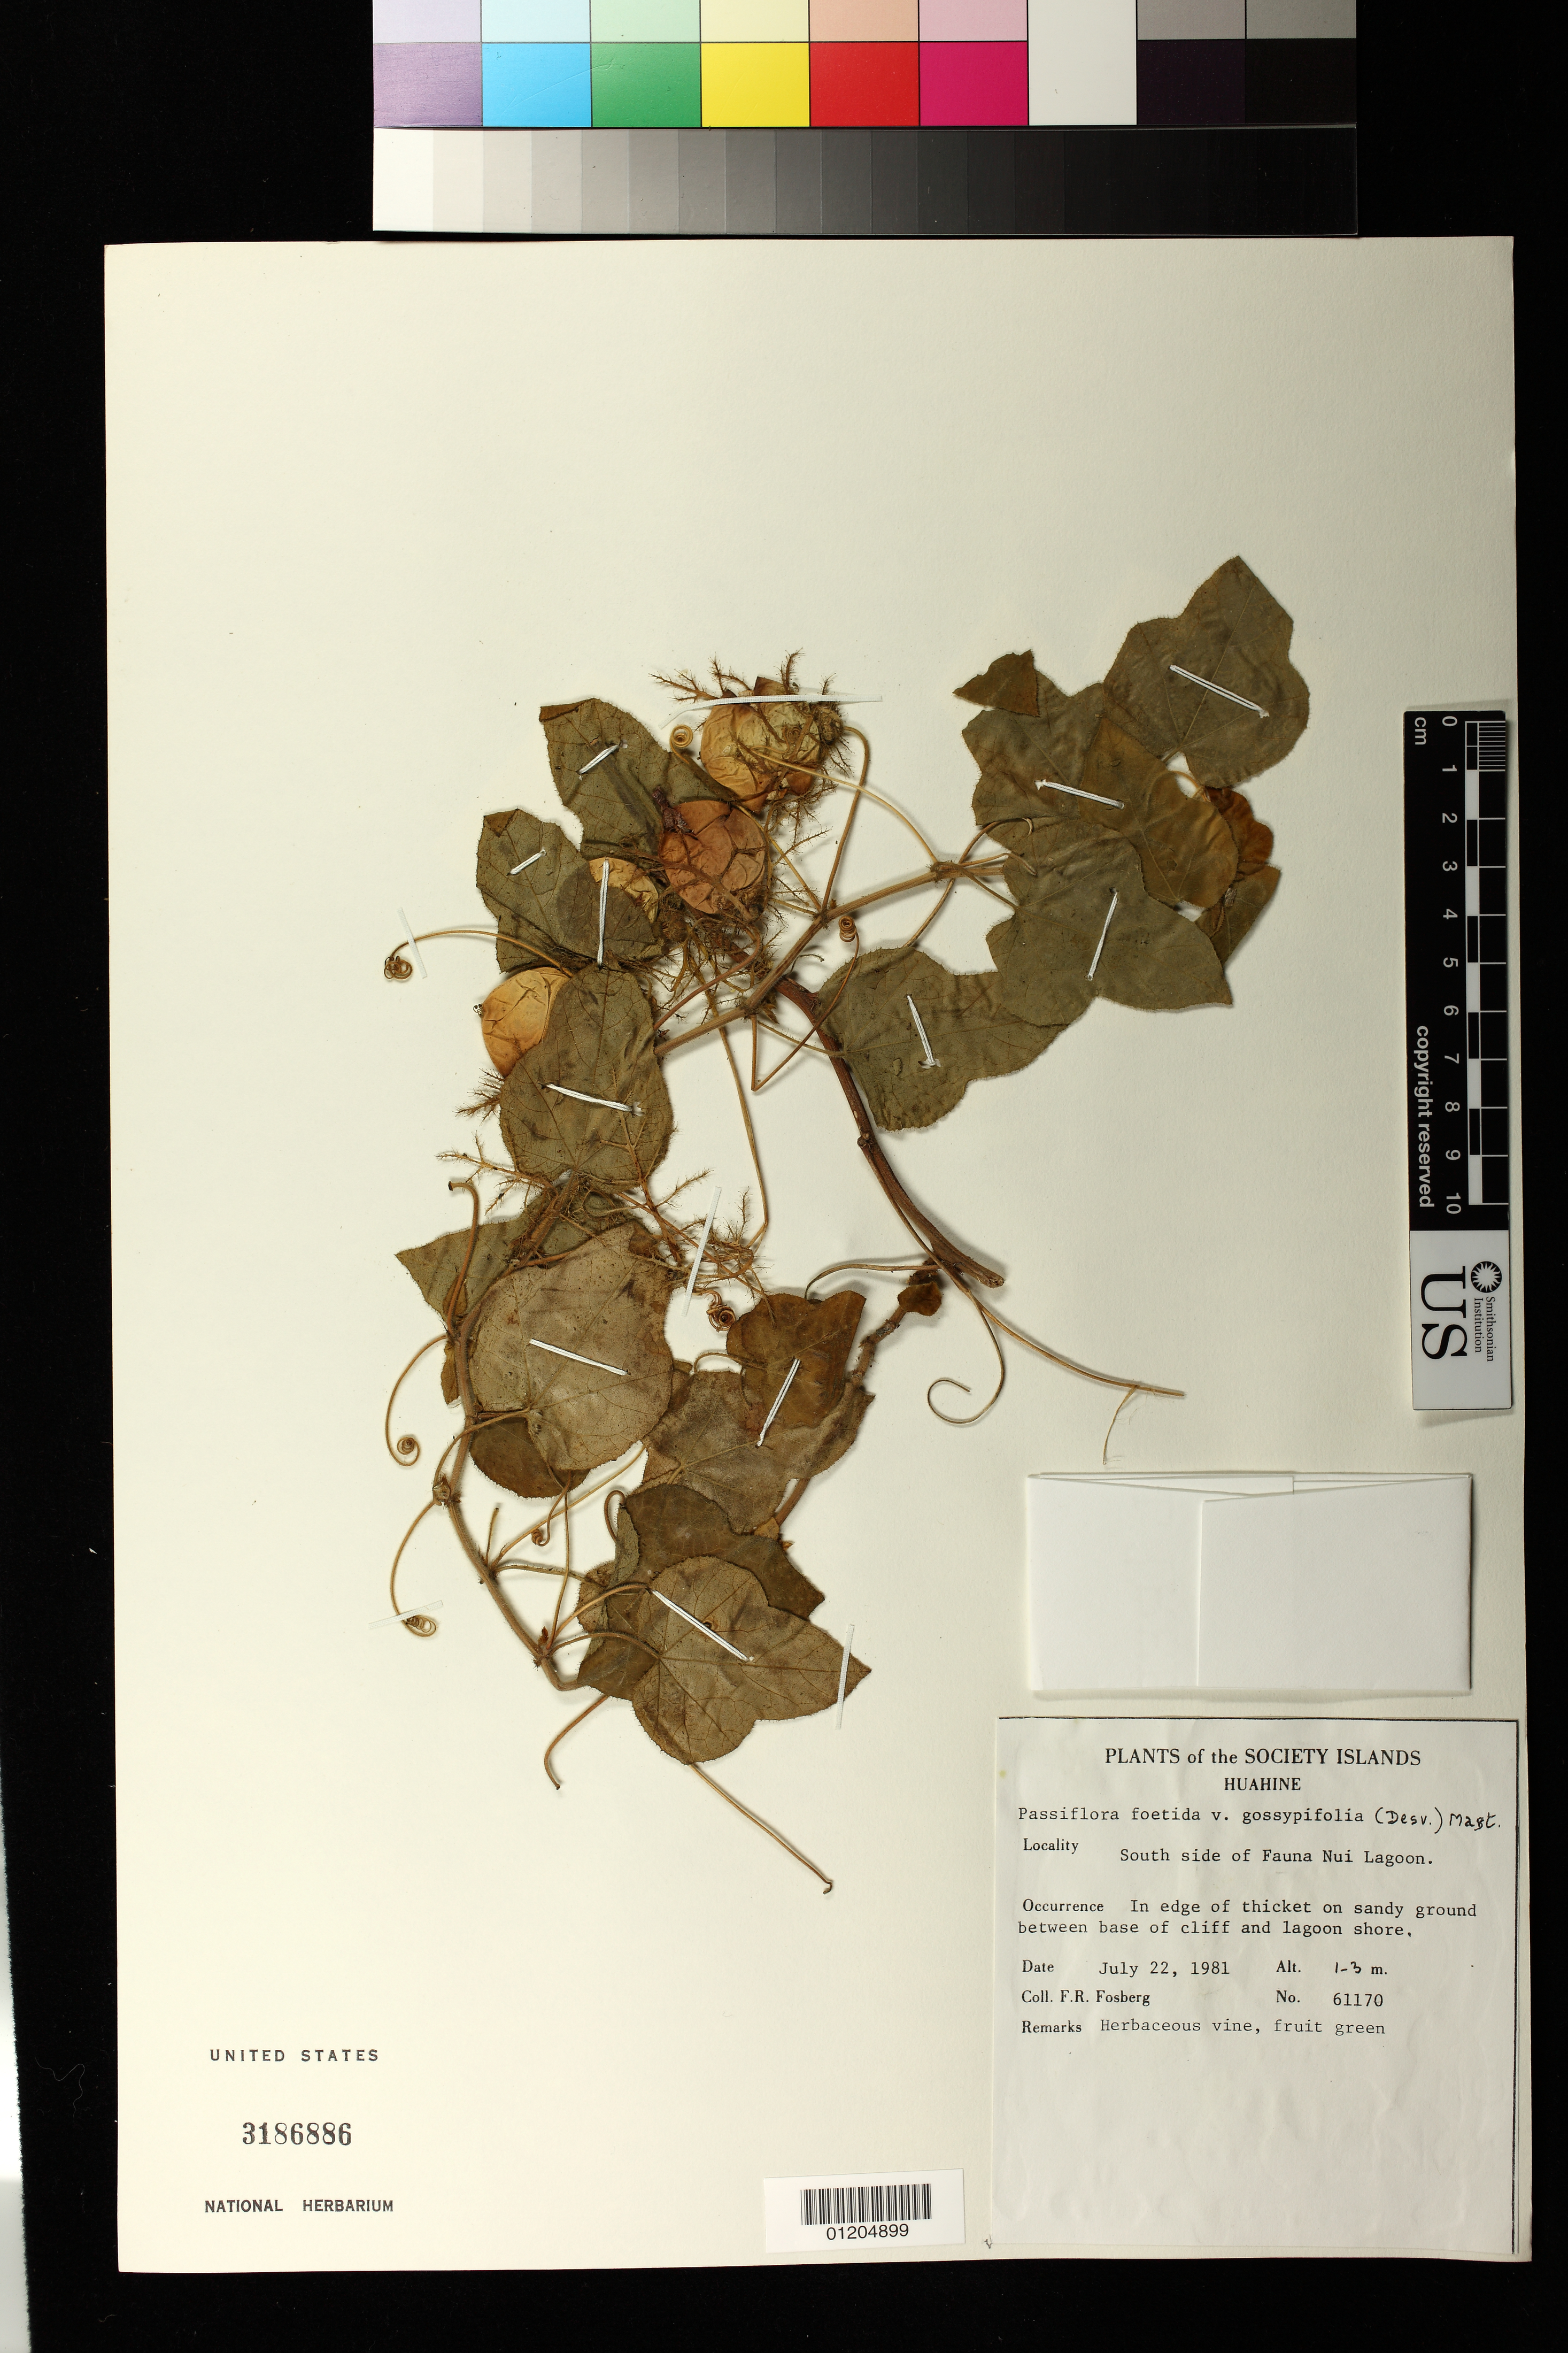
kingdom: Plantae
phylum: Tracheophyta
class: Magnoliopsida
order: Malpighiales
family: Passifloraceae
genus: Passiflora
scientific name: Passiflora foetida var. gossypiifolia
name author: (Desv.) Mast.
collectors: F. R. Fosberg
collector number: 61170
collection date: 1981-07-22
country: French Polynesia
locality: Society Islands. South side of Fauna Nui Lagoon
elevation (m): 1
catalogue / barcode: US 3186886